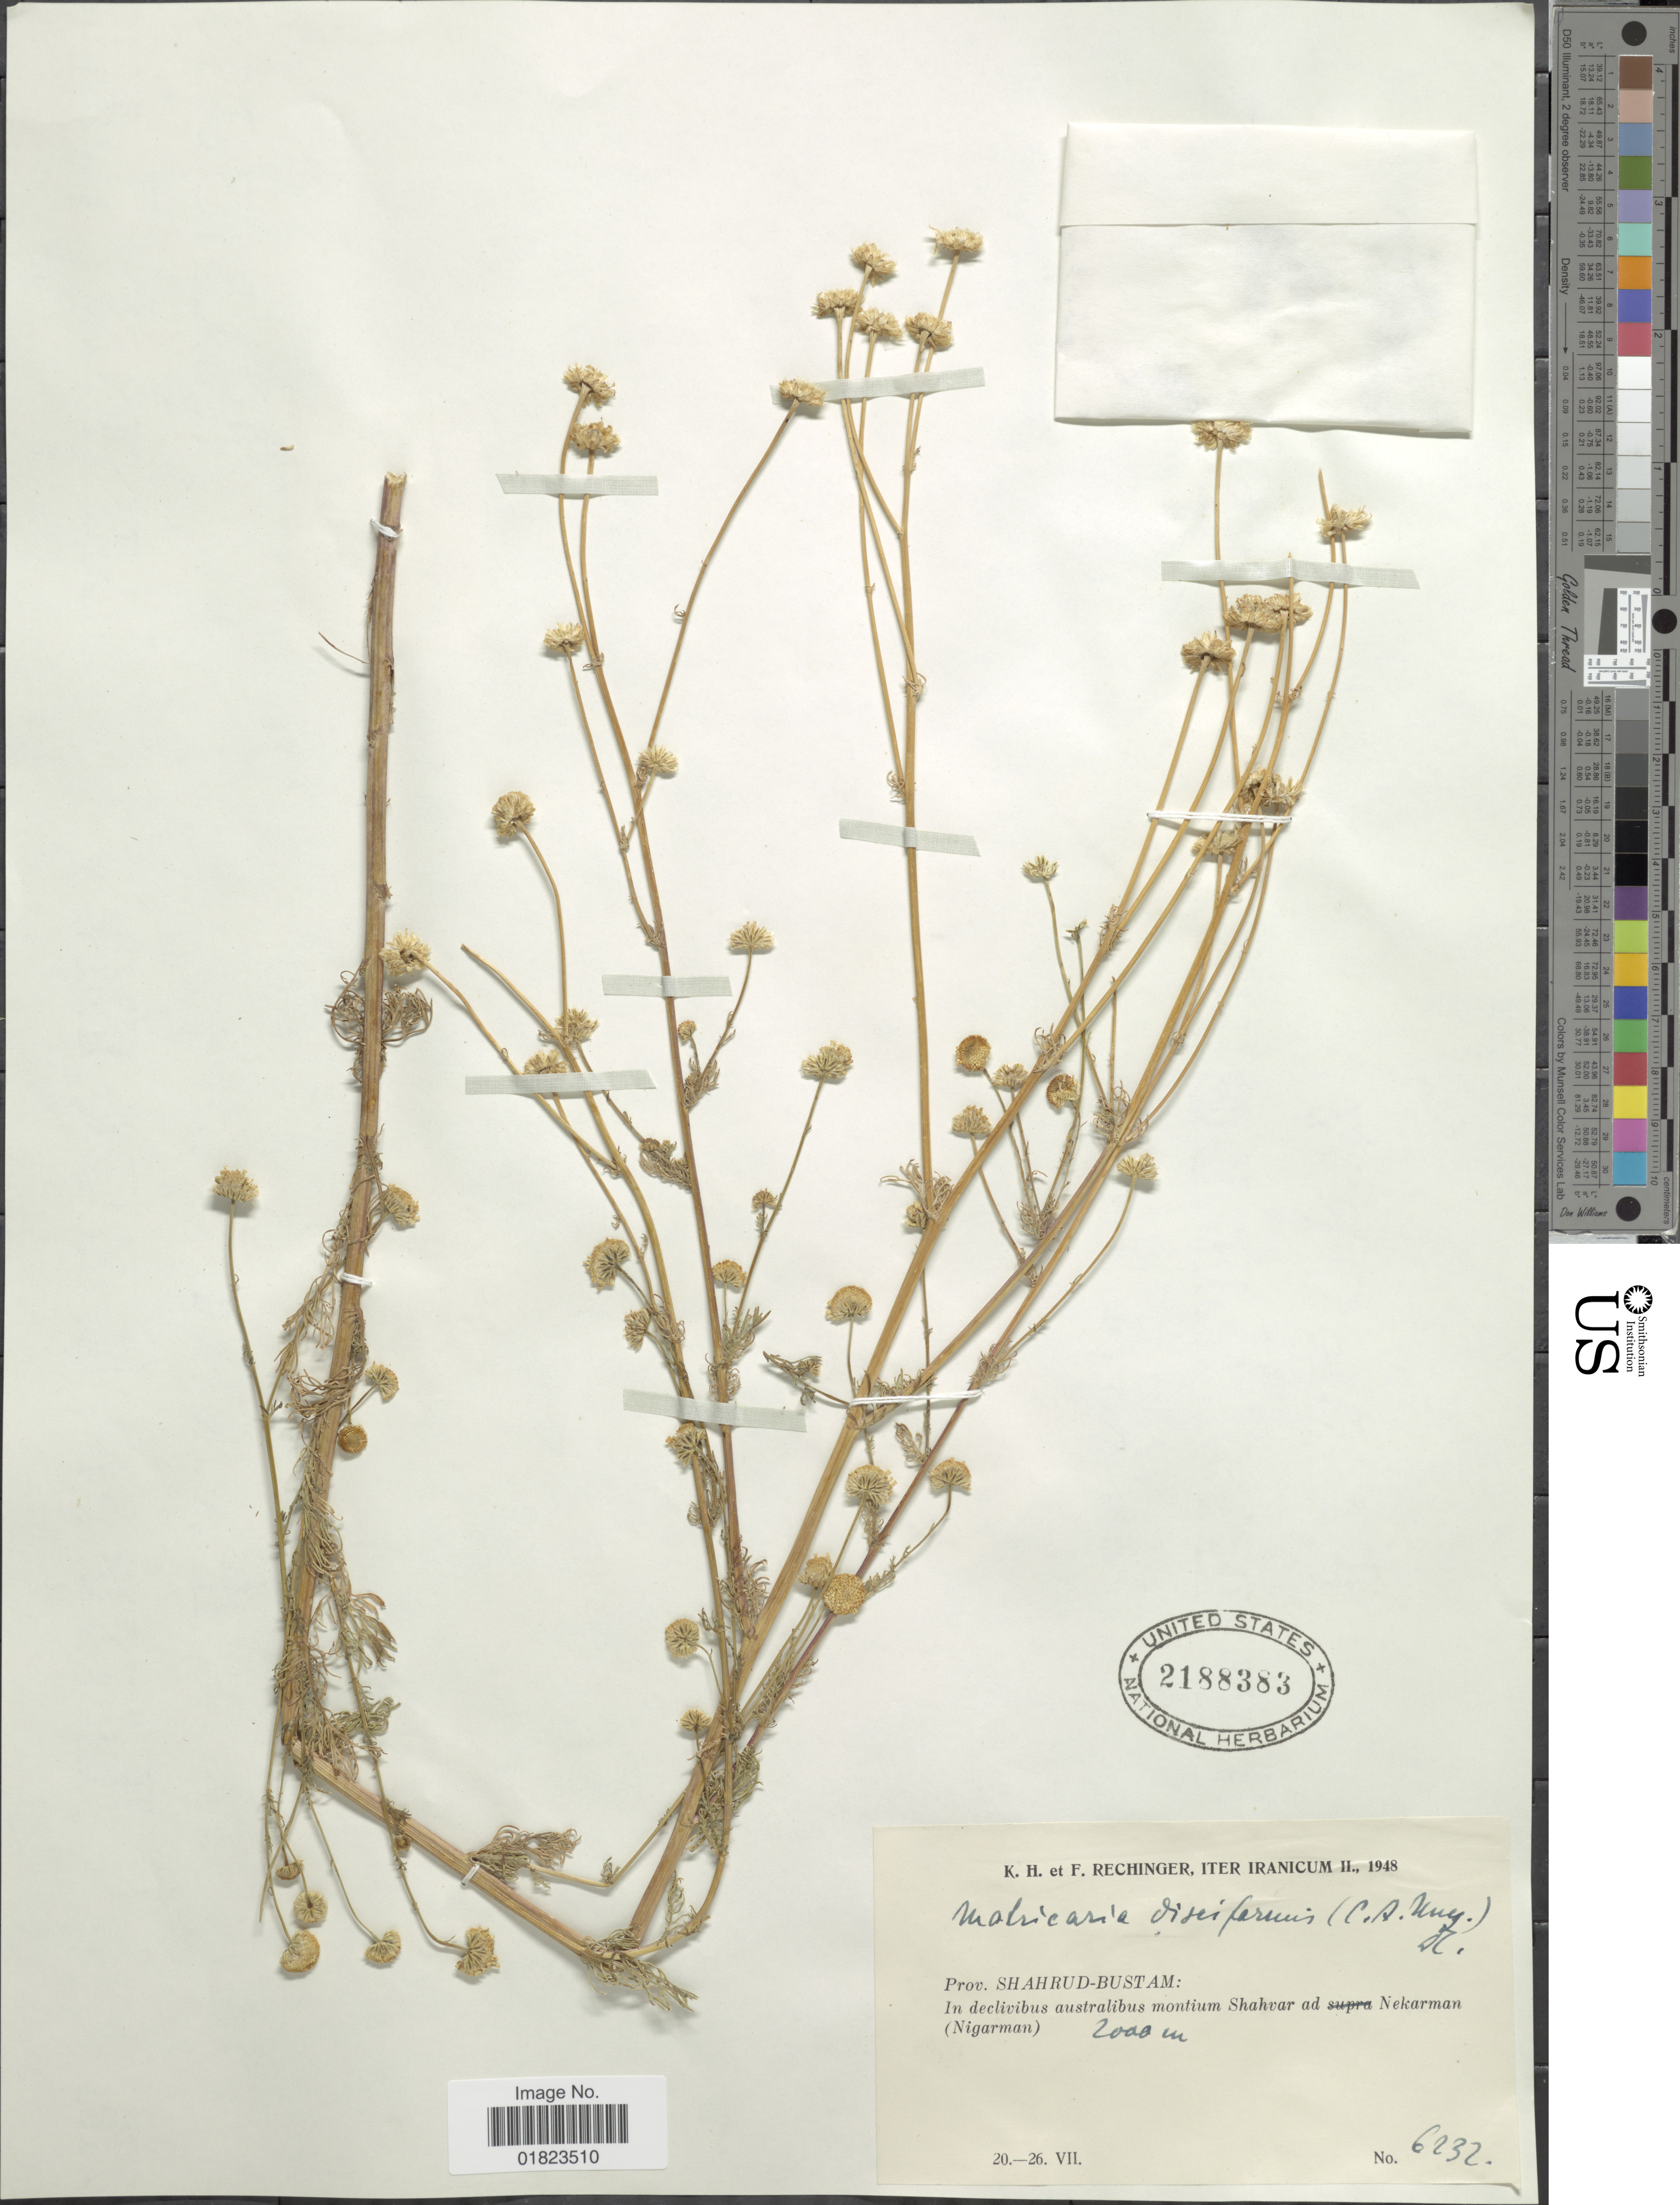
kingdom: Plantae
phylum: Tracheophyta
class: Magnoliopsida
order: Asterales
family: Asteraceae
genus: Tripleurospermum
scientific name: Tripleurospermum disciforme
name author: (C.A. Mey.) Sch. Bip.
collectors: K. H. Rechinger & F. Rechinger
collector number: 6232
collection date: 1948-07-20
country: Iran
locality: Iranicum, Prov. Shahrud-Bustam: In declevibus australibus montium Shahvar ad Nekarman (Nigarman).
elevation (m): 2000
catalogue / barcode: US 2188383